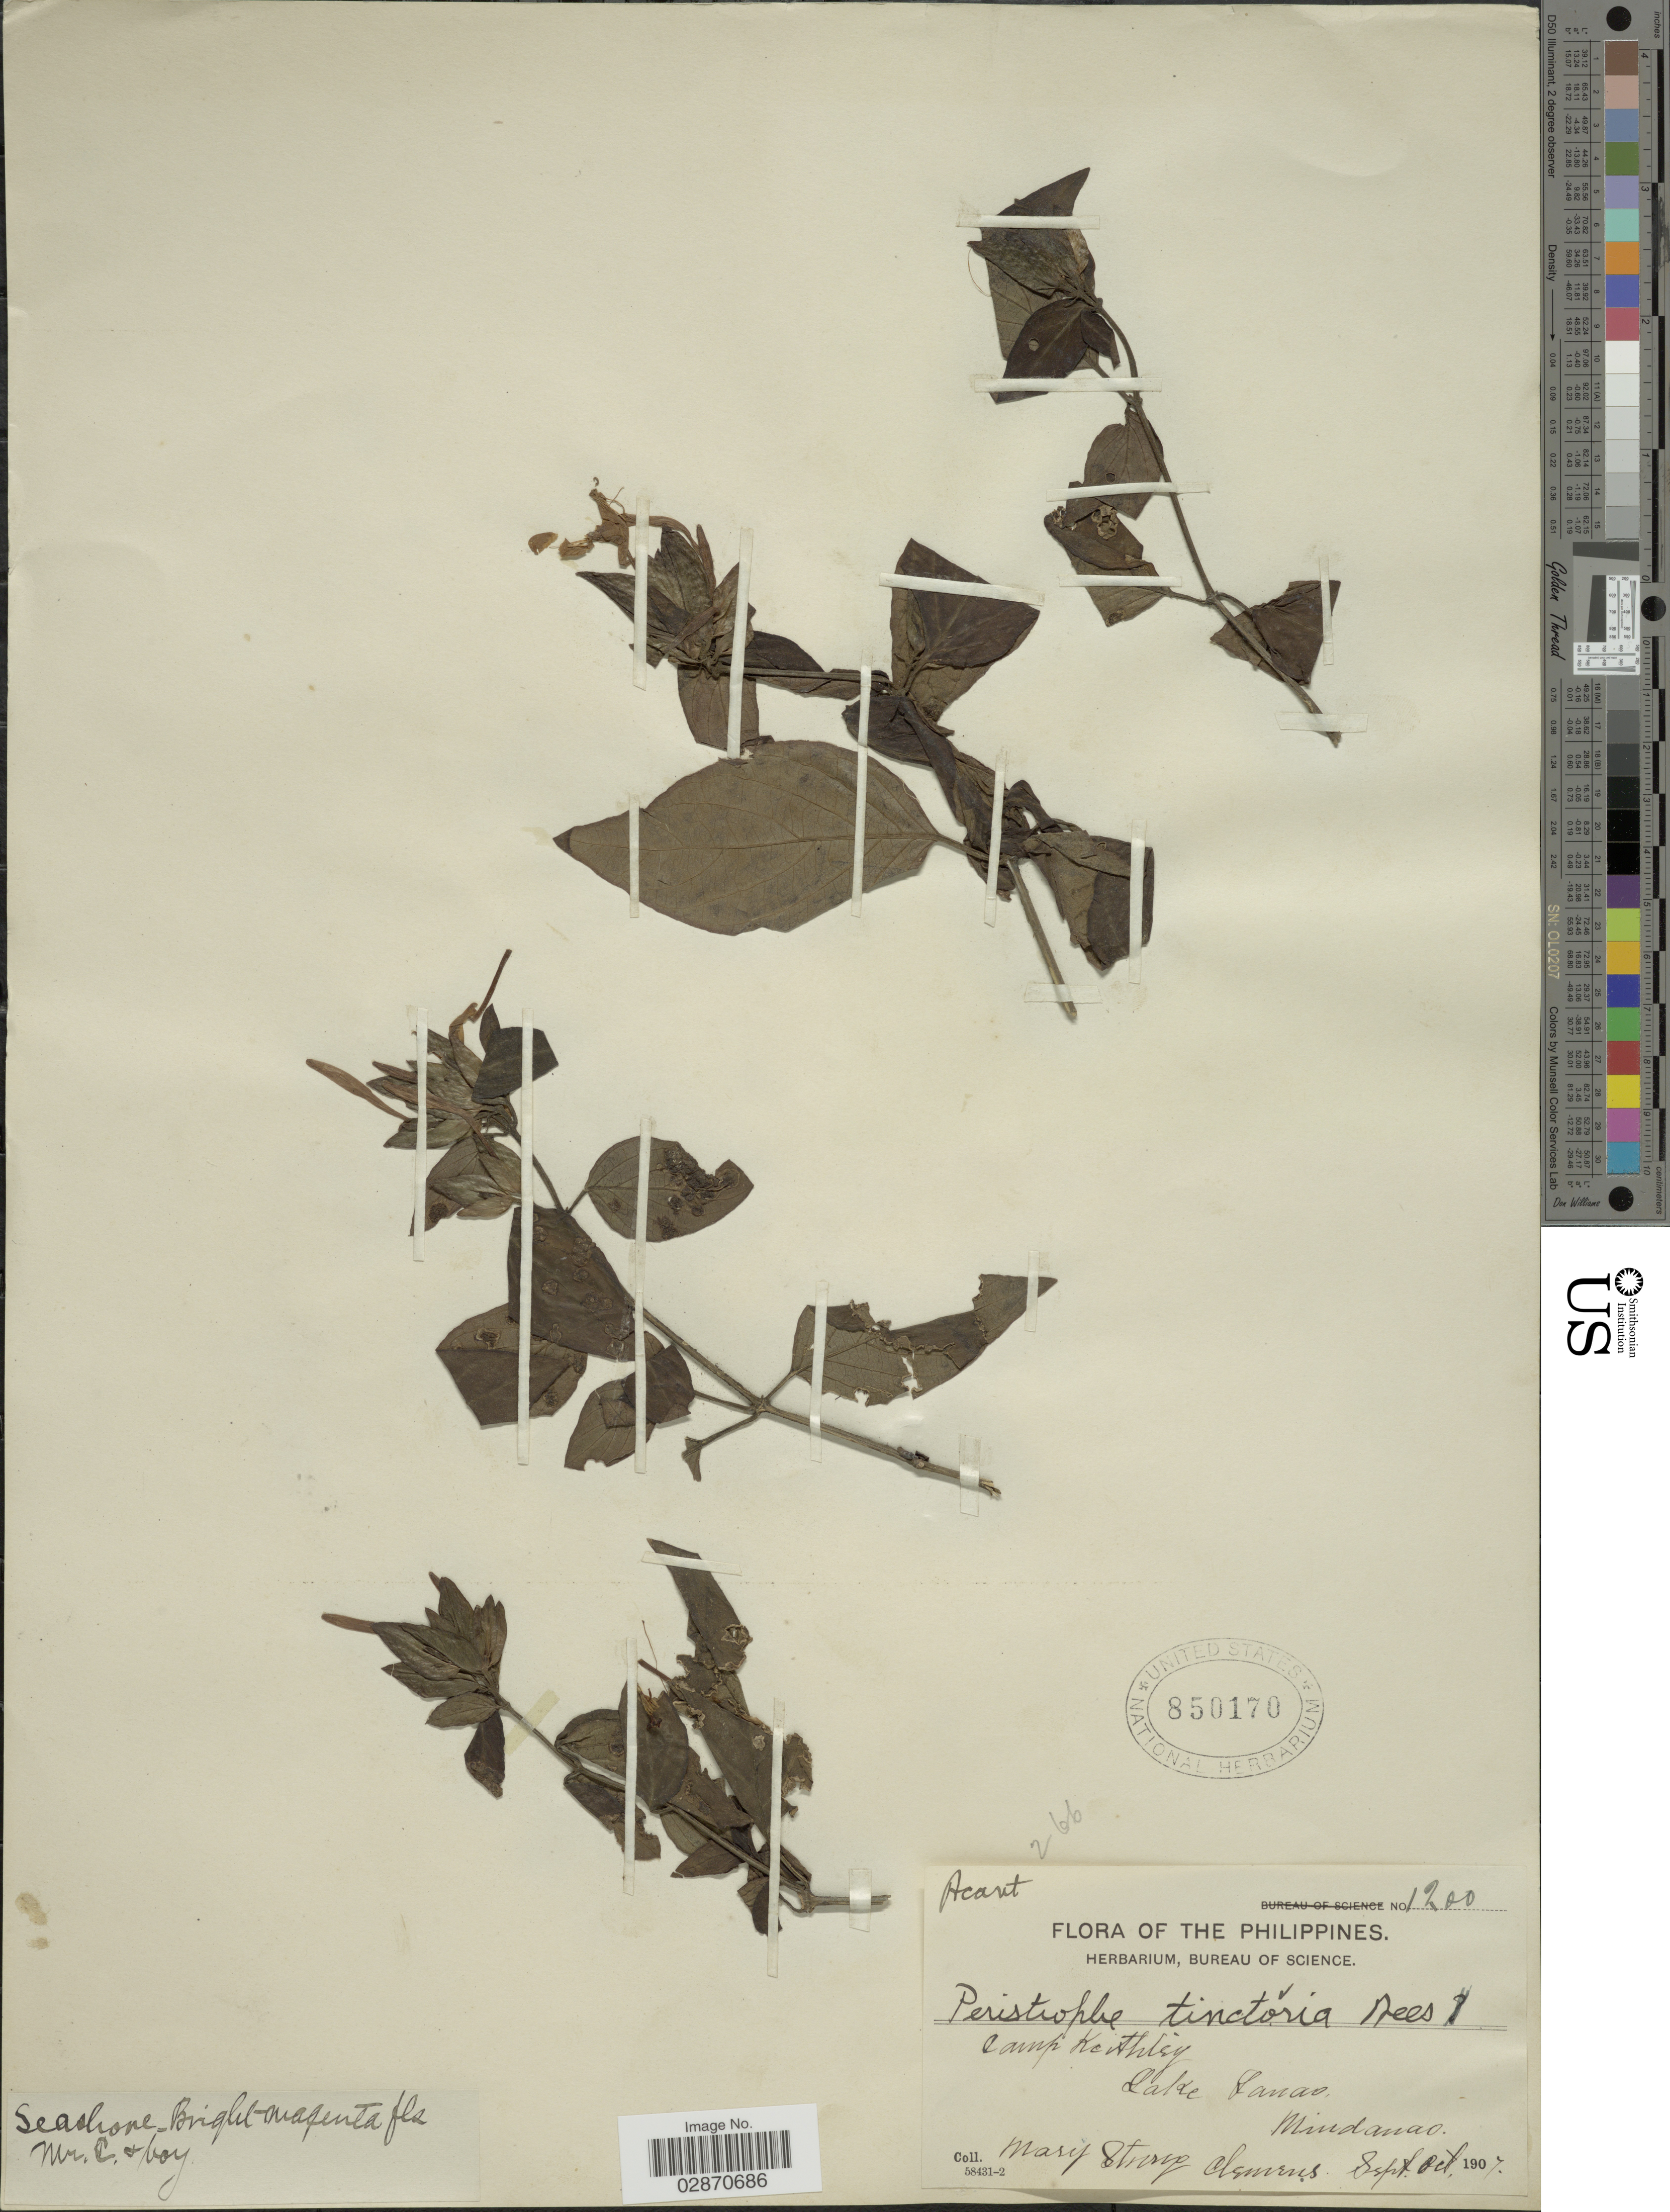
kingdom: Plantae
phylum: Tracheophyta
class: Magnoliopsida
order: Lamiales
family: Acanthaceae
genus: Peristrophe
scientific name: Peristrophe bivalvis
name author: (L.) Merr.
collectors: M. S. Clemens & S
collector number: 1200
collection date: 1907-09/1907-10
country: Philippines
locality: Lake Lanao, Mindanao.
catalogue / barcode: US 850170